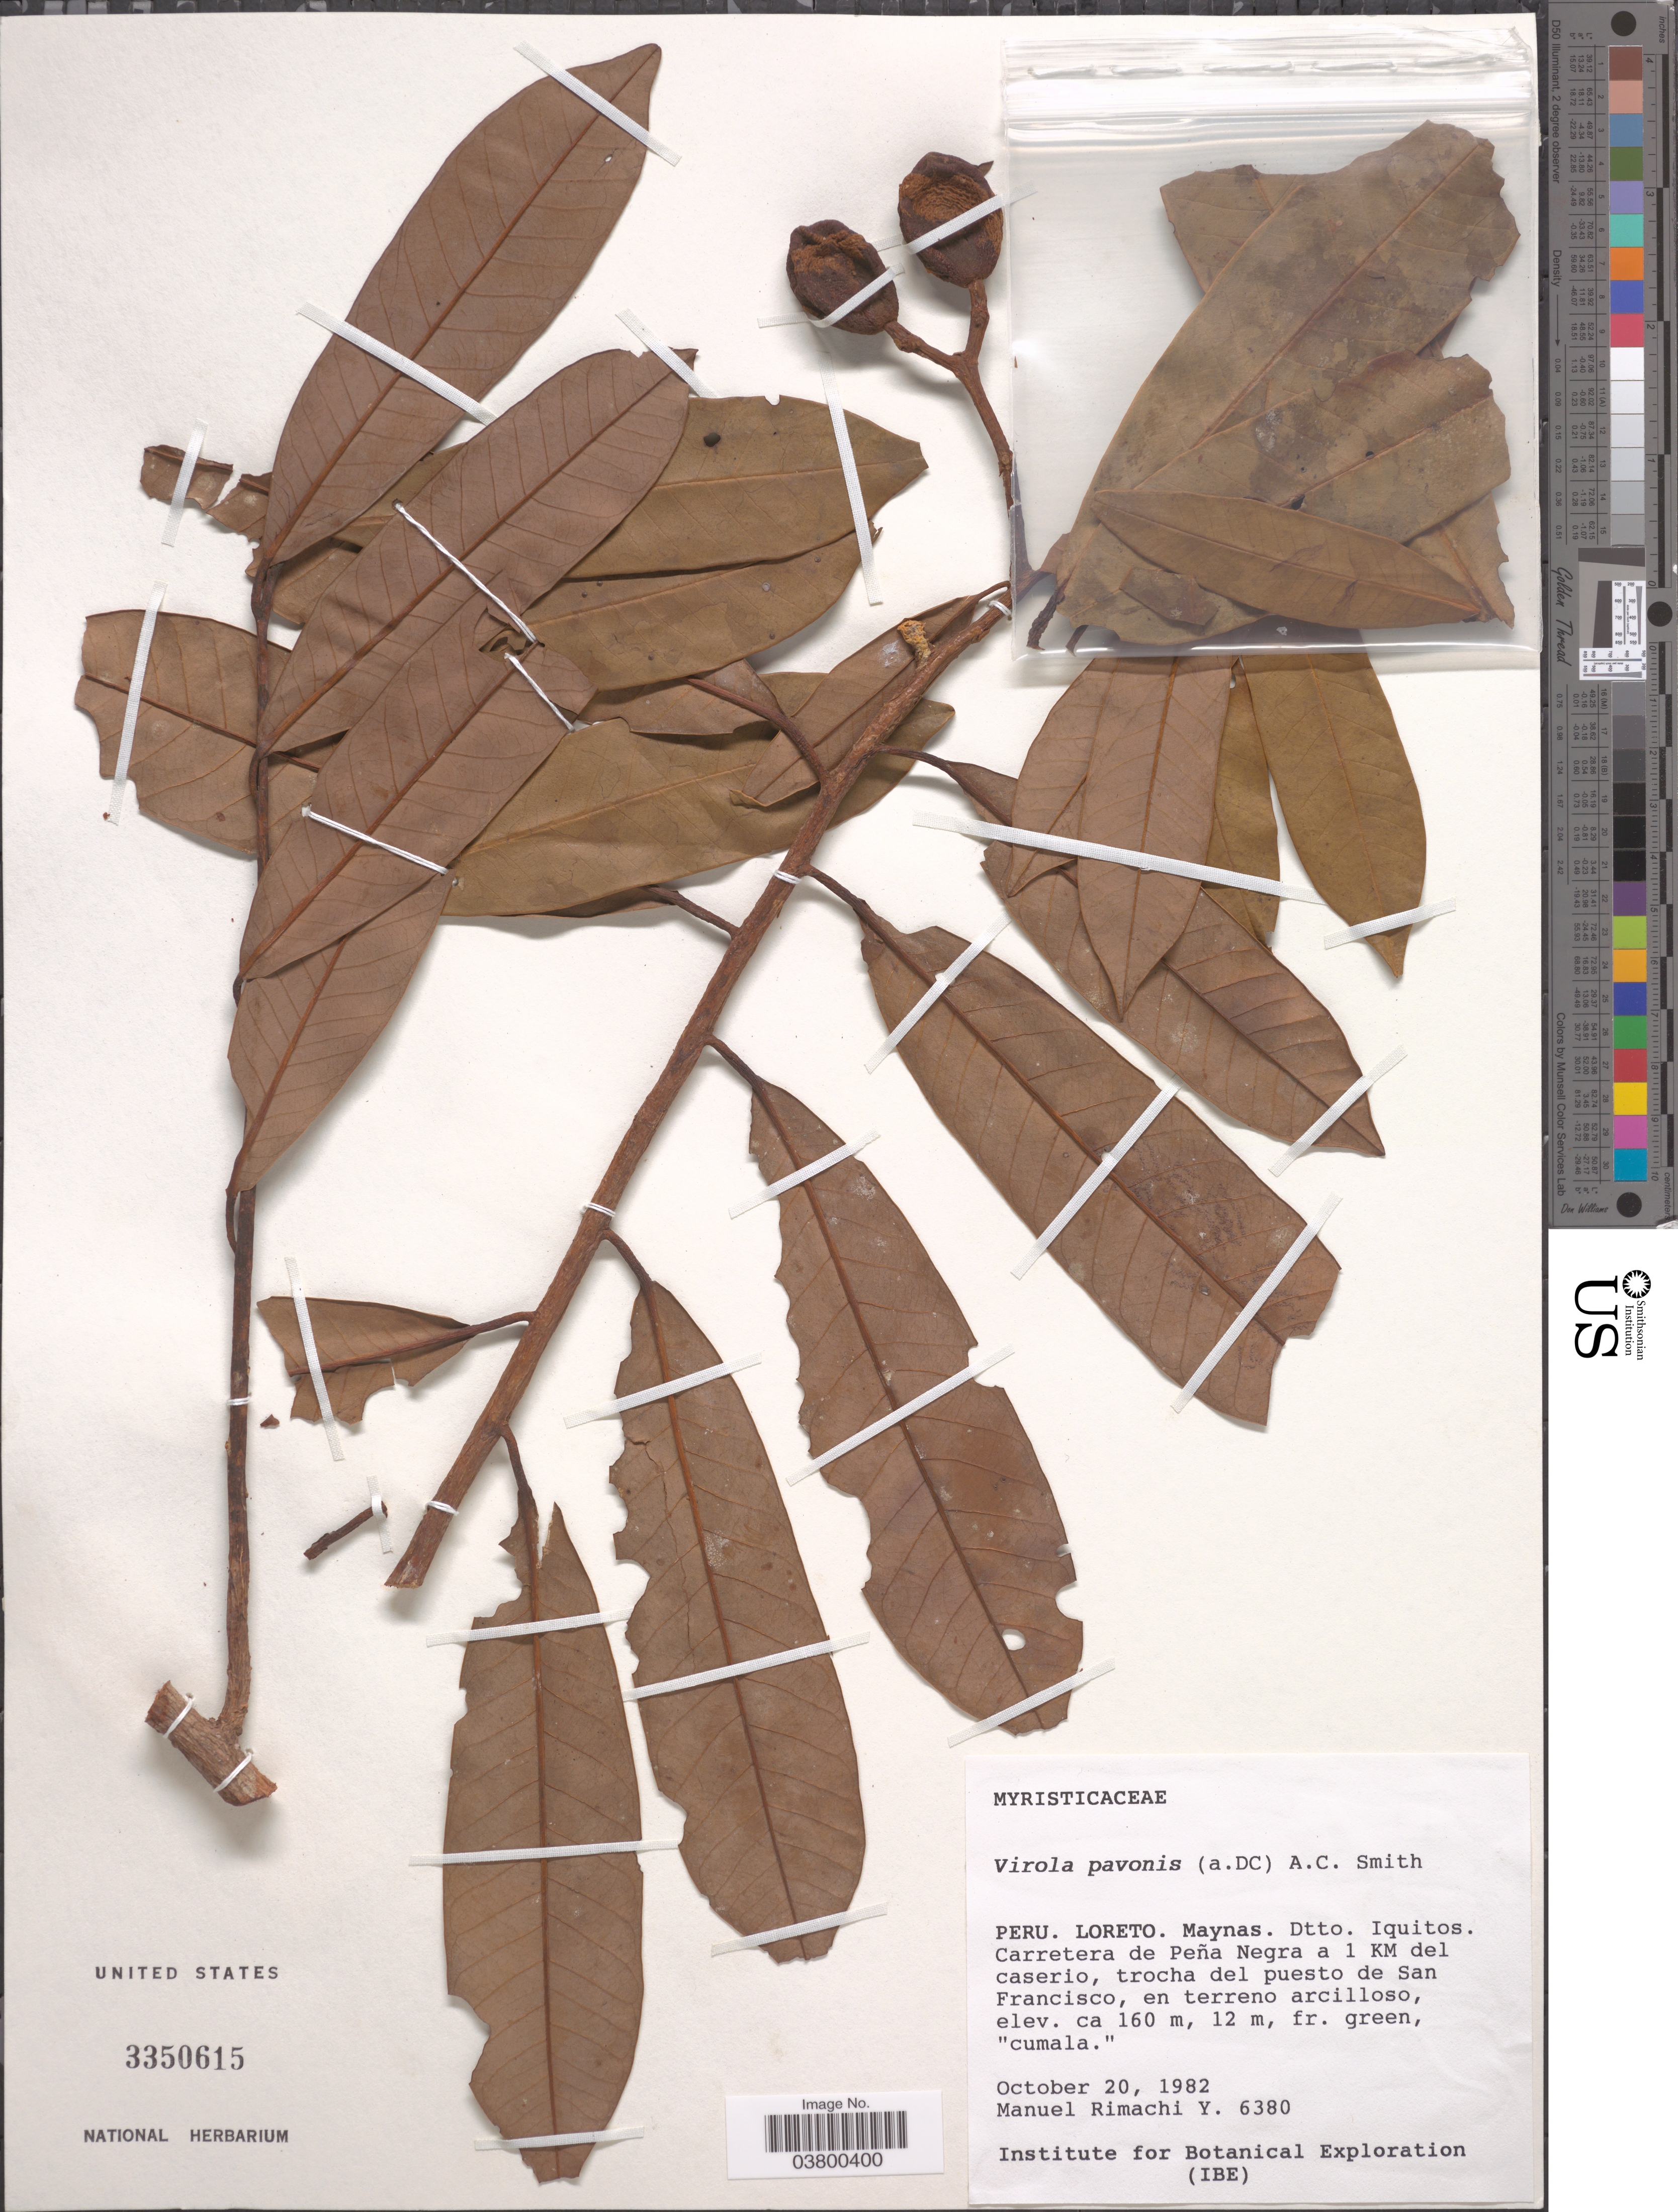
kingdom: Plantae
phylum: Tracheophyta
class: Magnoliopsida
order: Magnoliales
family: Myristicaceae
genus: Virola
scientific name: Virola pavonis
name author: (A. DC.) A.C. Sm.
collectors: M. Rimachi Y.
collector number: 6380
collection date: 1982-10-20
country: Peru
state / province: Loreto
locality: Maynas. Dtto. Iquitos. Carretera de Peña Negra a 1 KM del caserio, trocha del puesto de San Francisco.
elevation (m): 160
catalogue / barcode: US 3350615